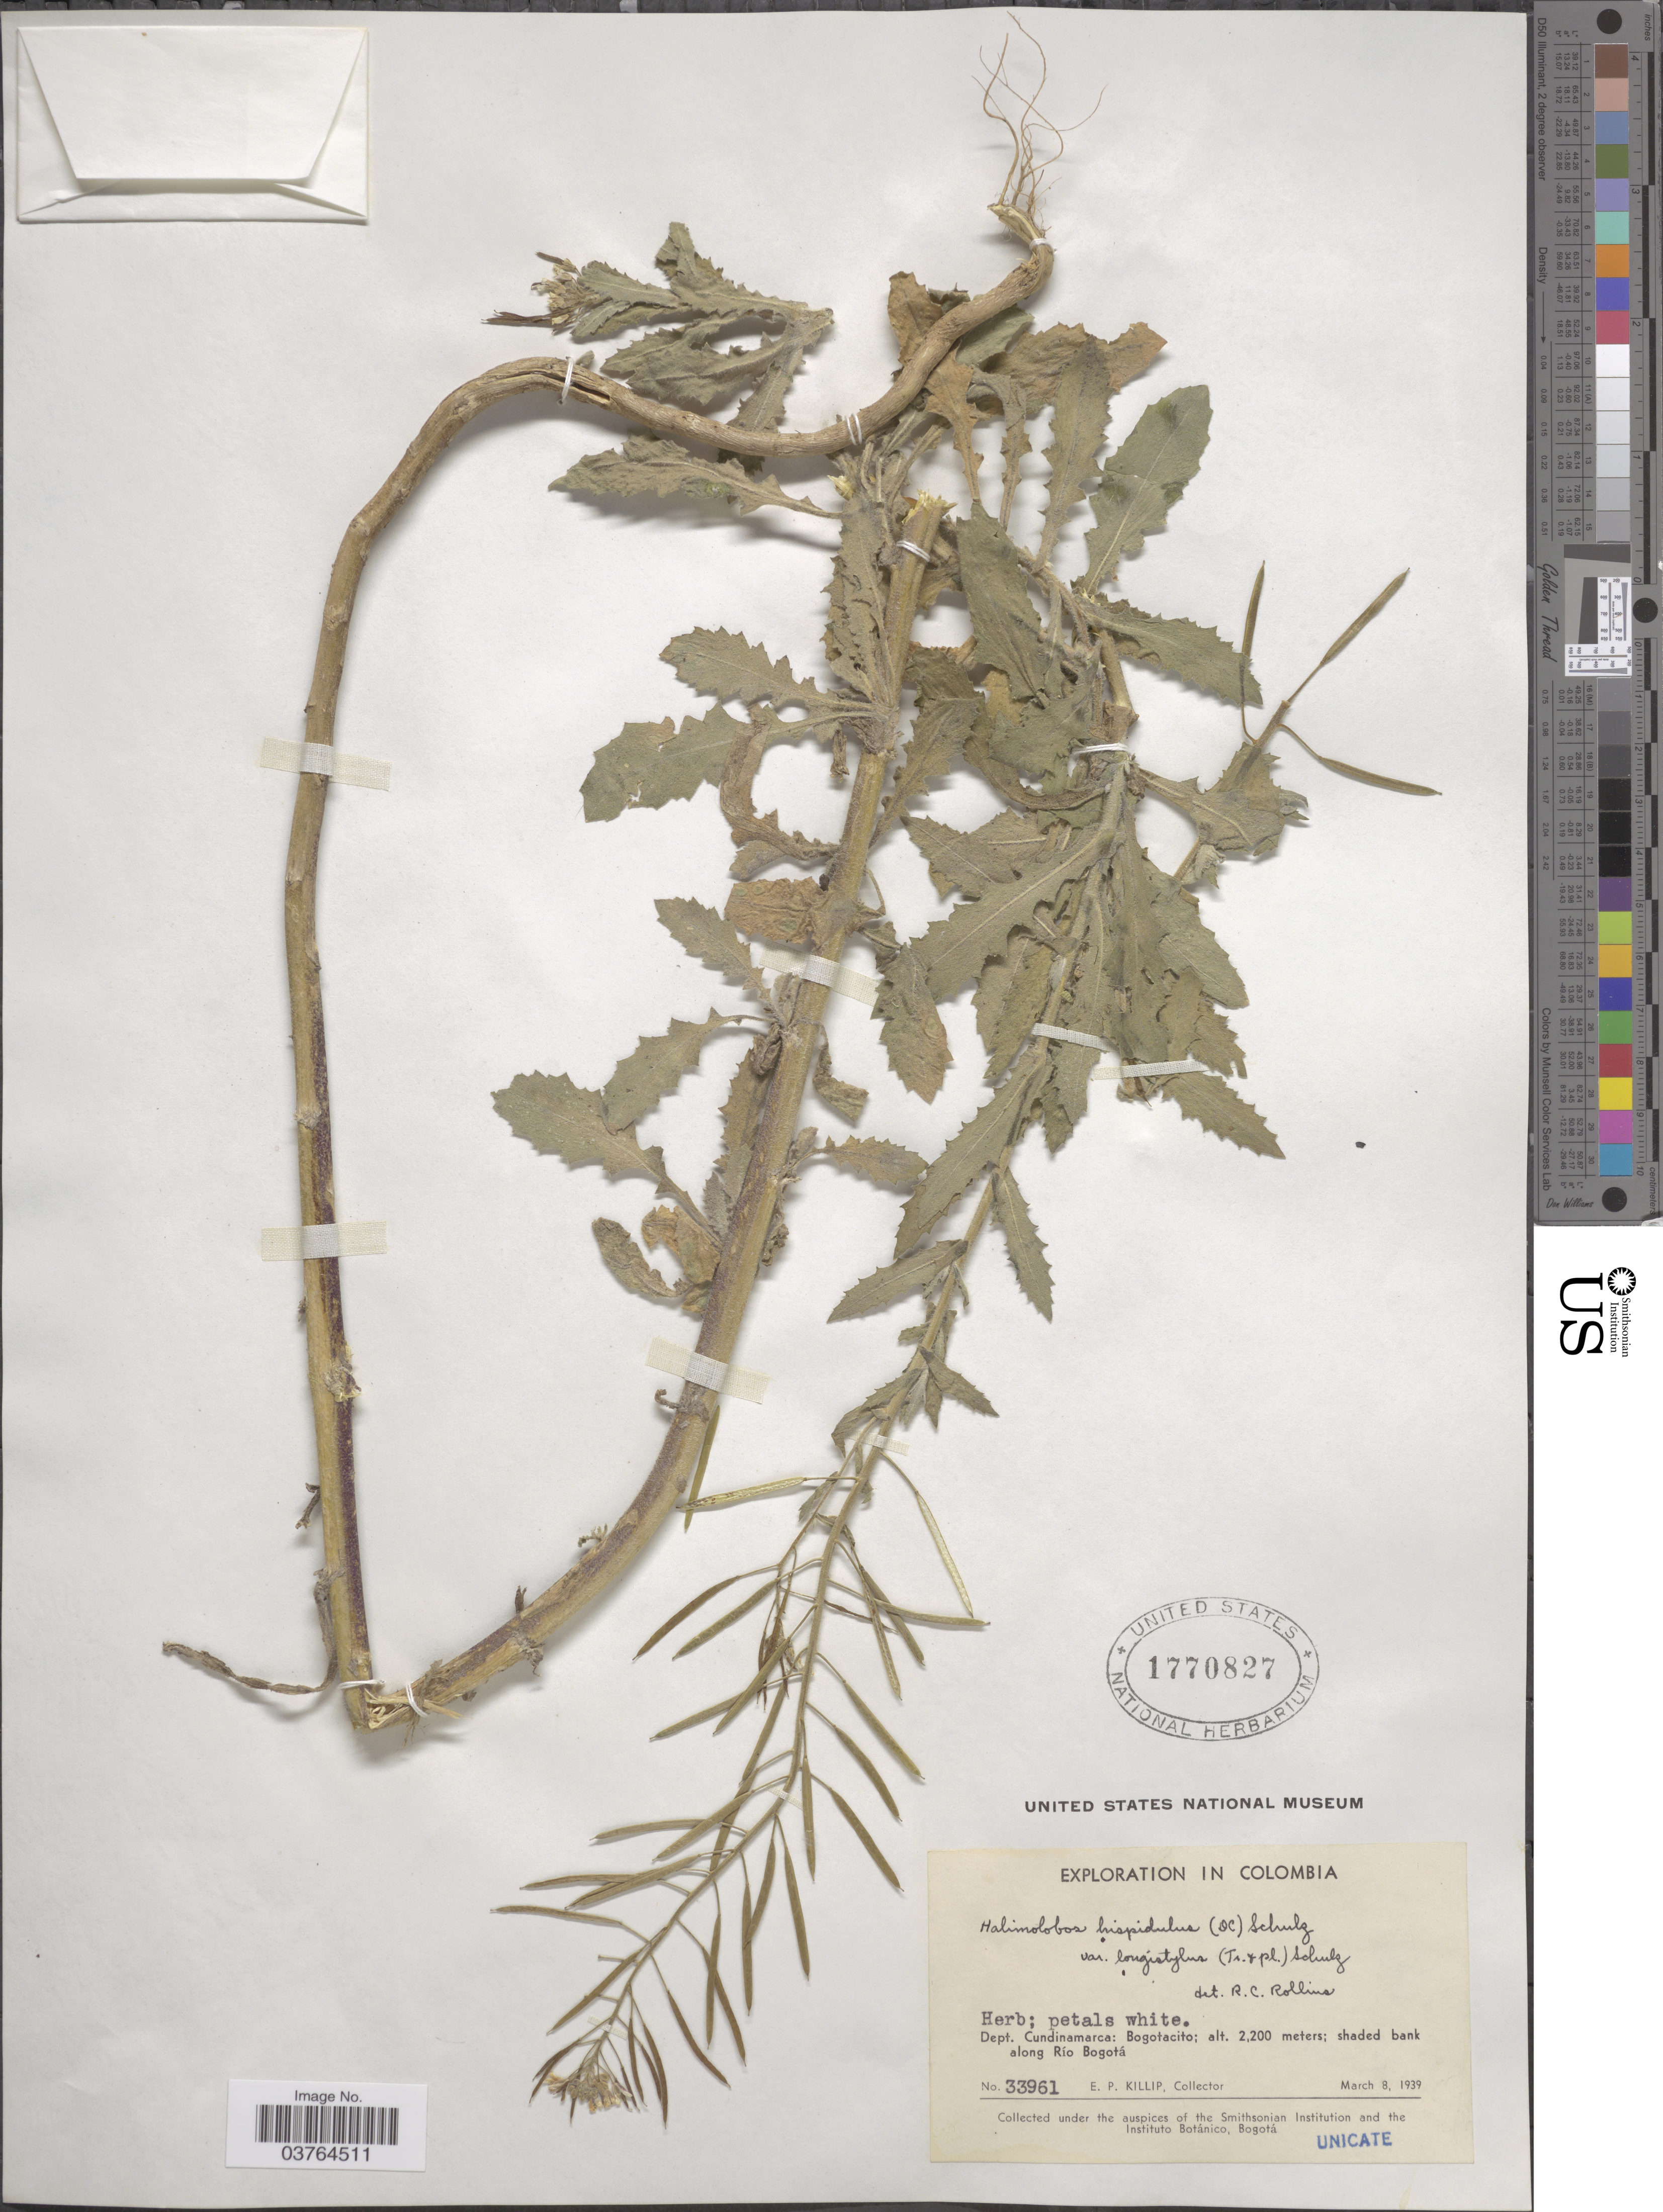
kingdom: Plantae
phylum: Tracheophyta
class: Magnoliopsida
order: Brassicales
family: Brassicaceae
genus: Exhalimolobos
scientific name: Exhalimolobos hispidulus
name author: (DC.) Al-Shehbaz & C.D. Bailey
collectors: E. P. Killip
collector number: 33961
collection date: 1939-03-08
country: Colombia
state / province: Cundinamarca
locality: Dept. Cundinamarca: Bogotacito. shaded bank along Río Bogotá.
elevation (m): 2200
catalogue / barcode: US 1770827